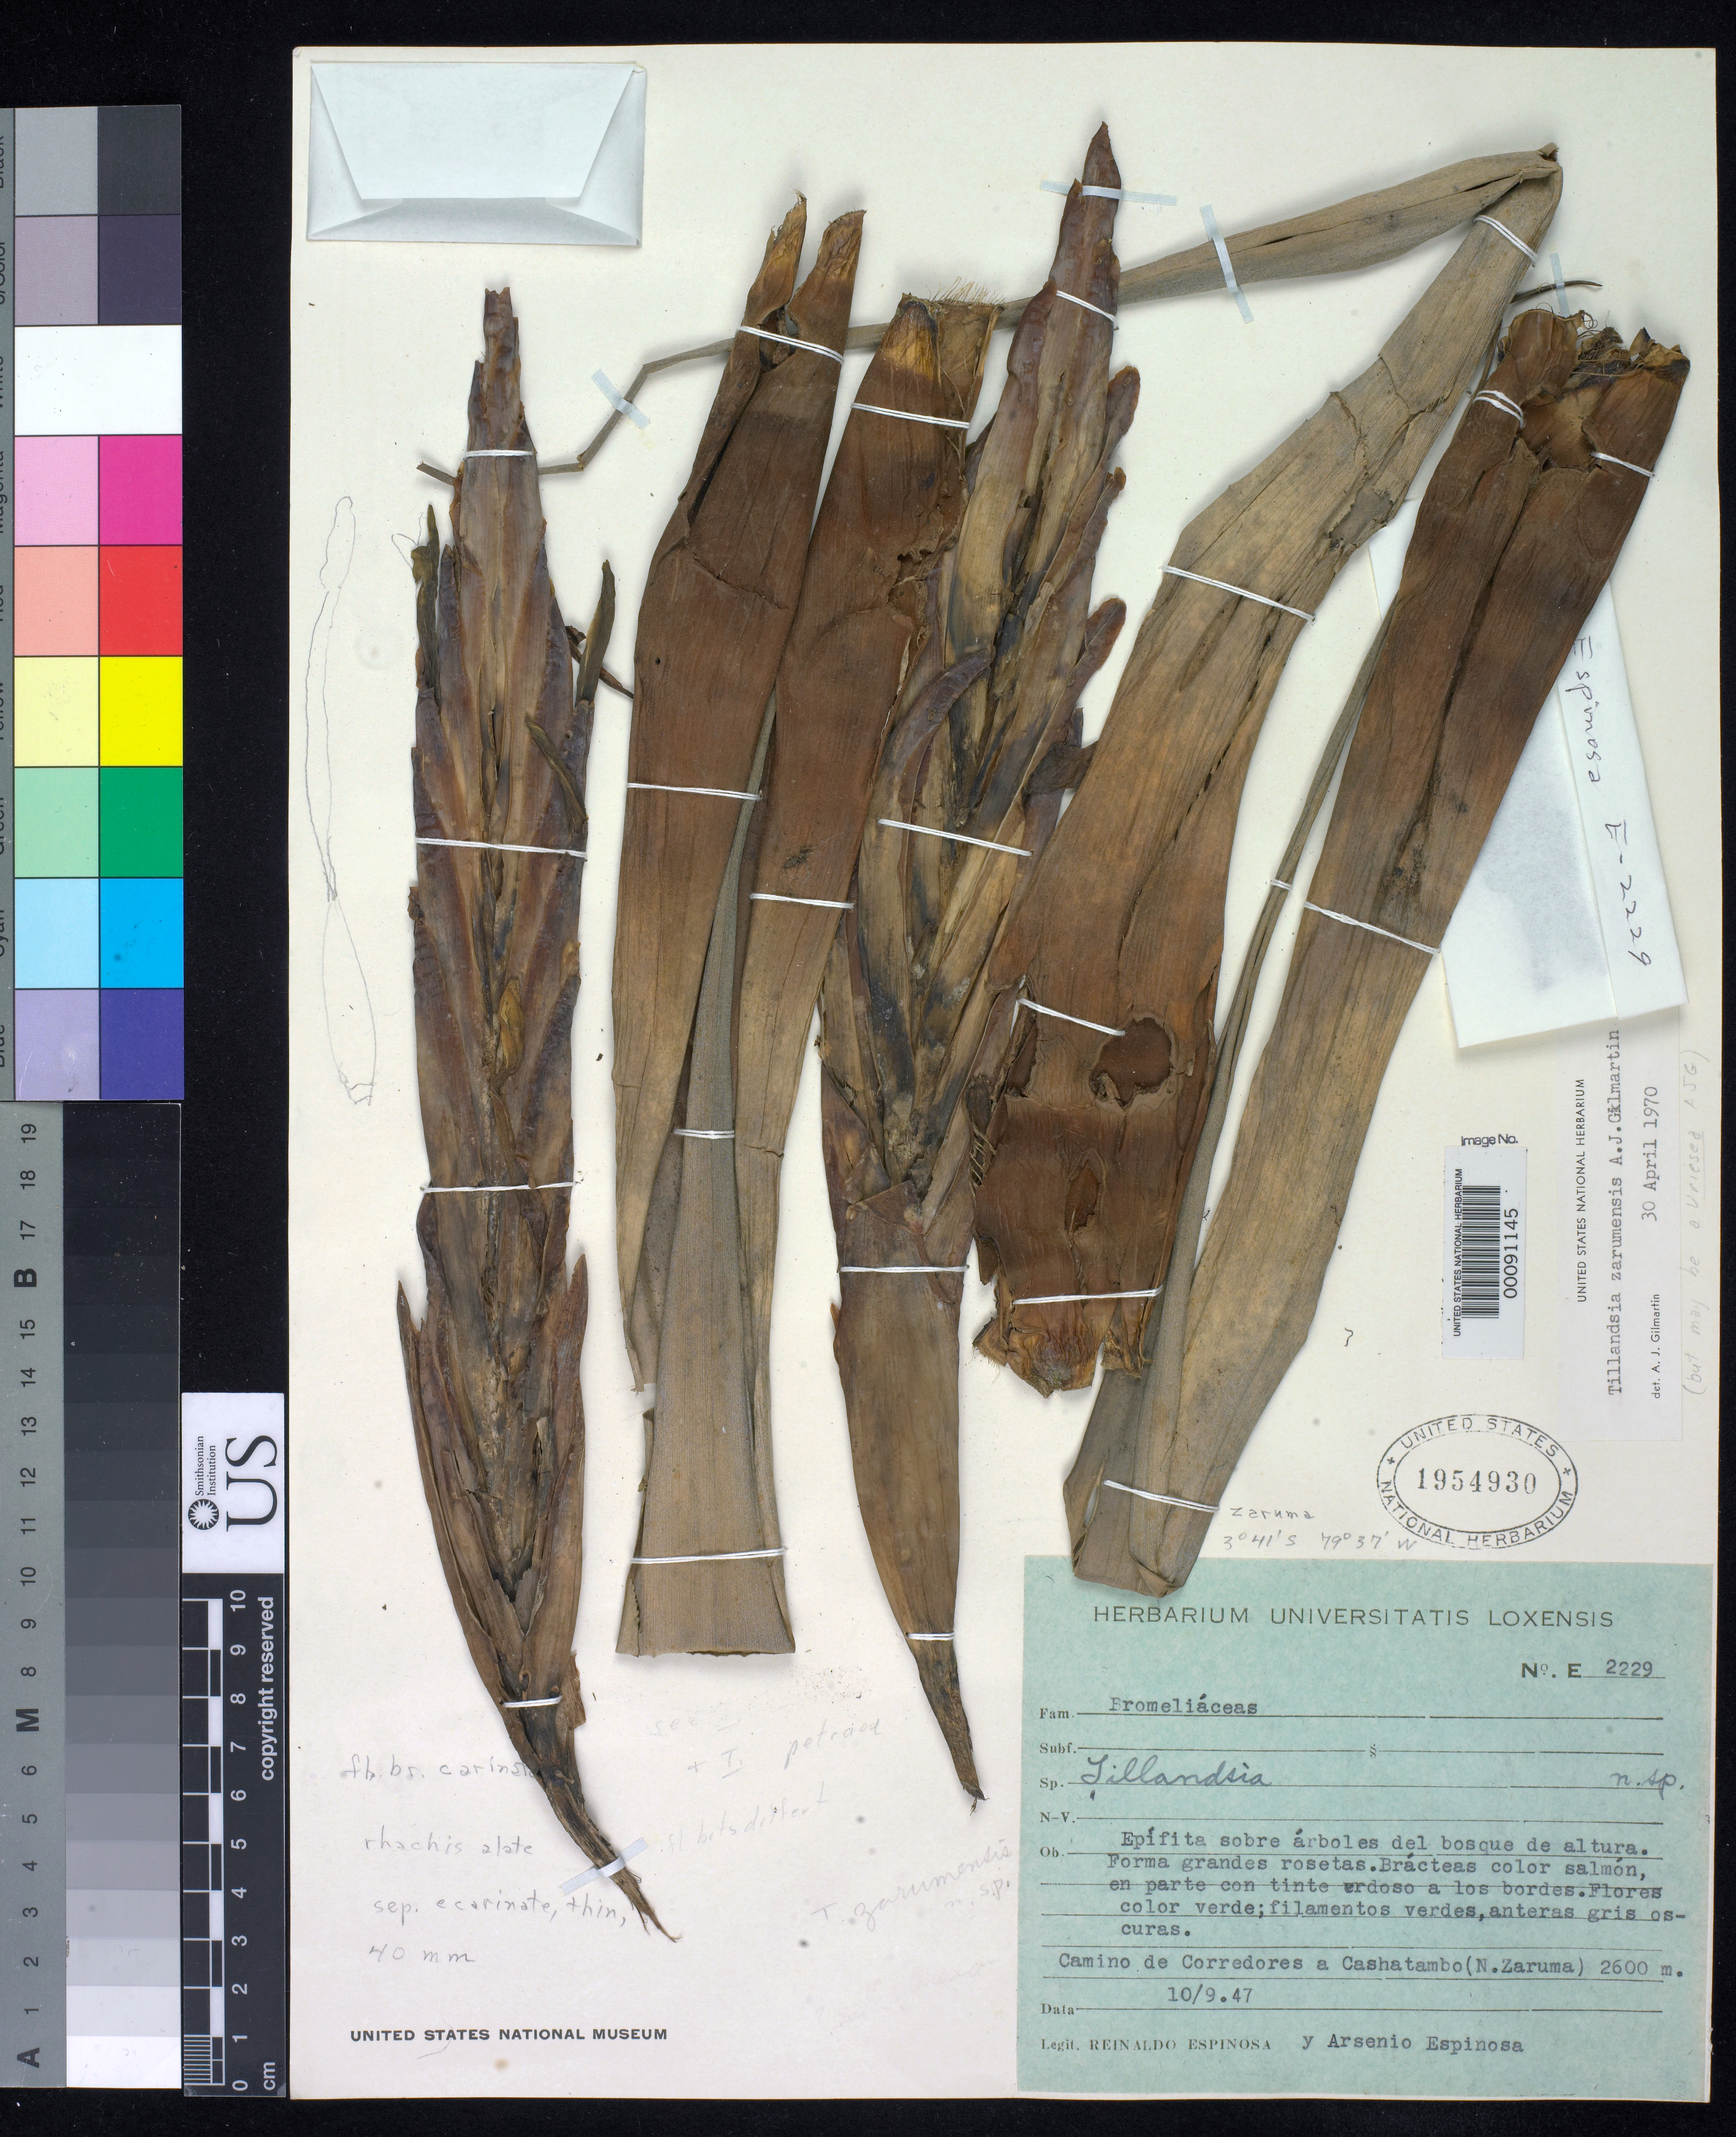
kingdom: Plantae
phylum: Tracheophyta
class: Liliopsida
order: Poales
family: Bromeliaceae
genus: Tillandsia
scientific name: Tillandsia zarumensis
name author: Gilmartin in L.B. Sm.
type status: Holotype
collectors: R. Espinosa & A. Espinosa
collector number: E 2229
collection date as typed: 10 Sep 1947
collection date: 1947-09-10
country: Ecuador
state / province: El Oro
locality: Between Corredores & Casha Tambo, N of Zaruma.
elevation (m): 2600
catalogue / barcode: US 1954930